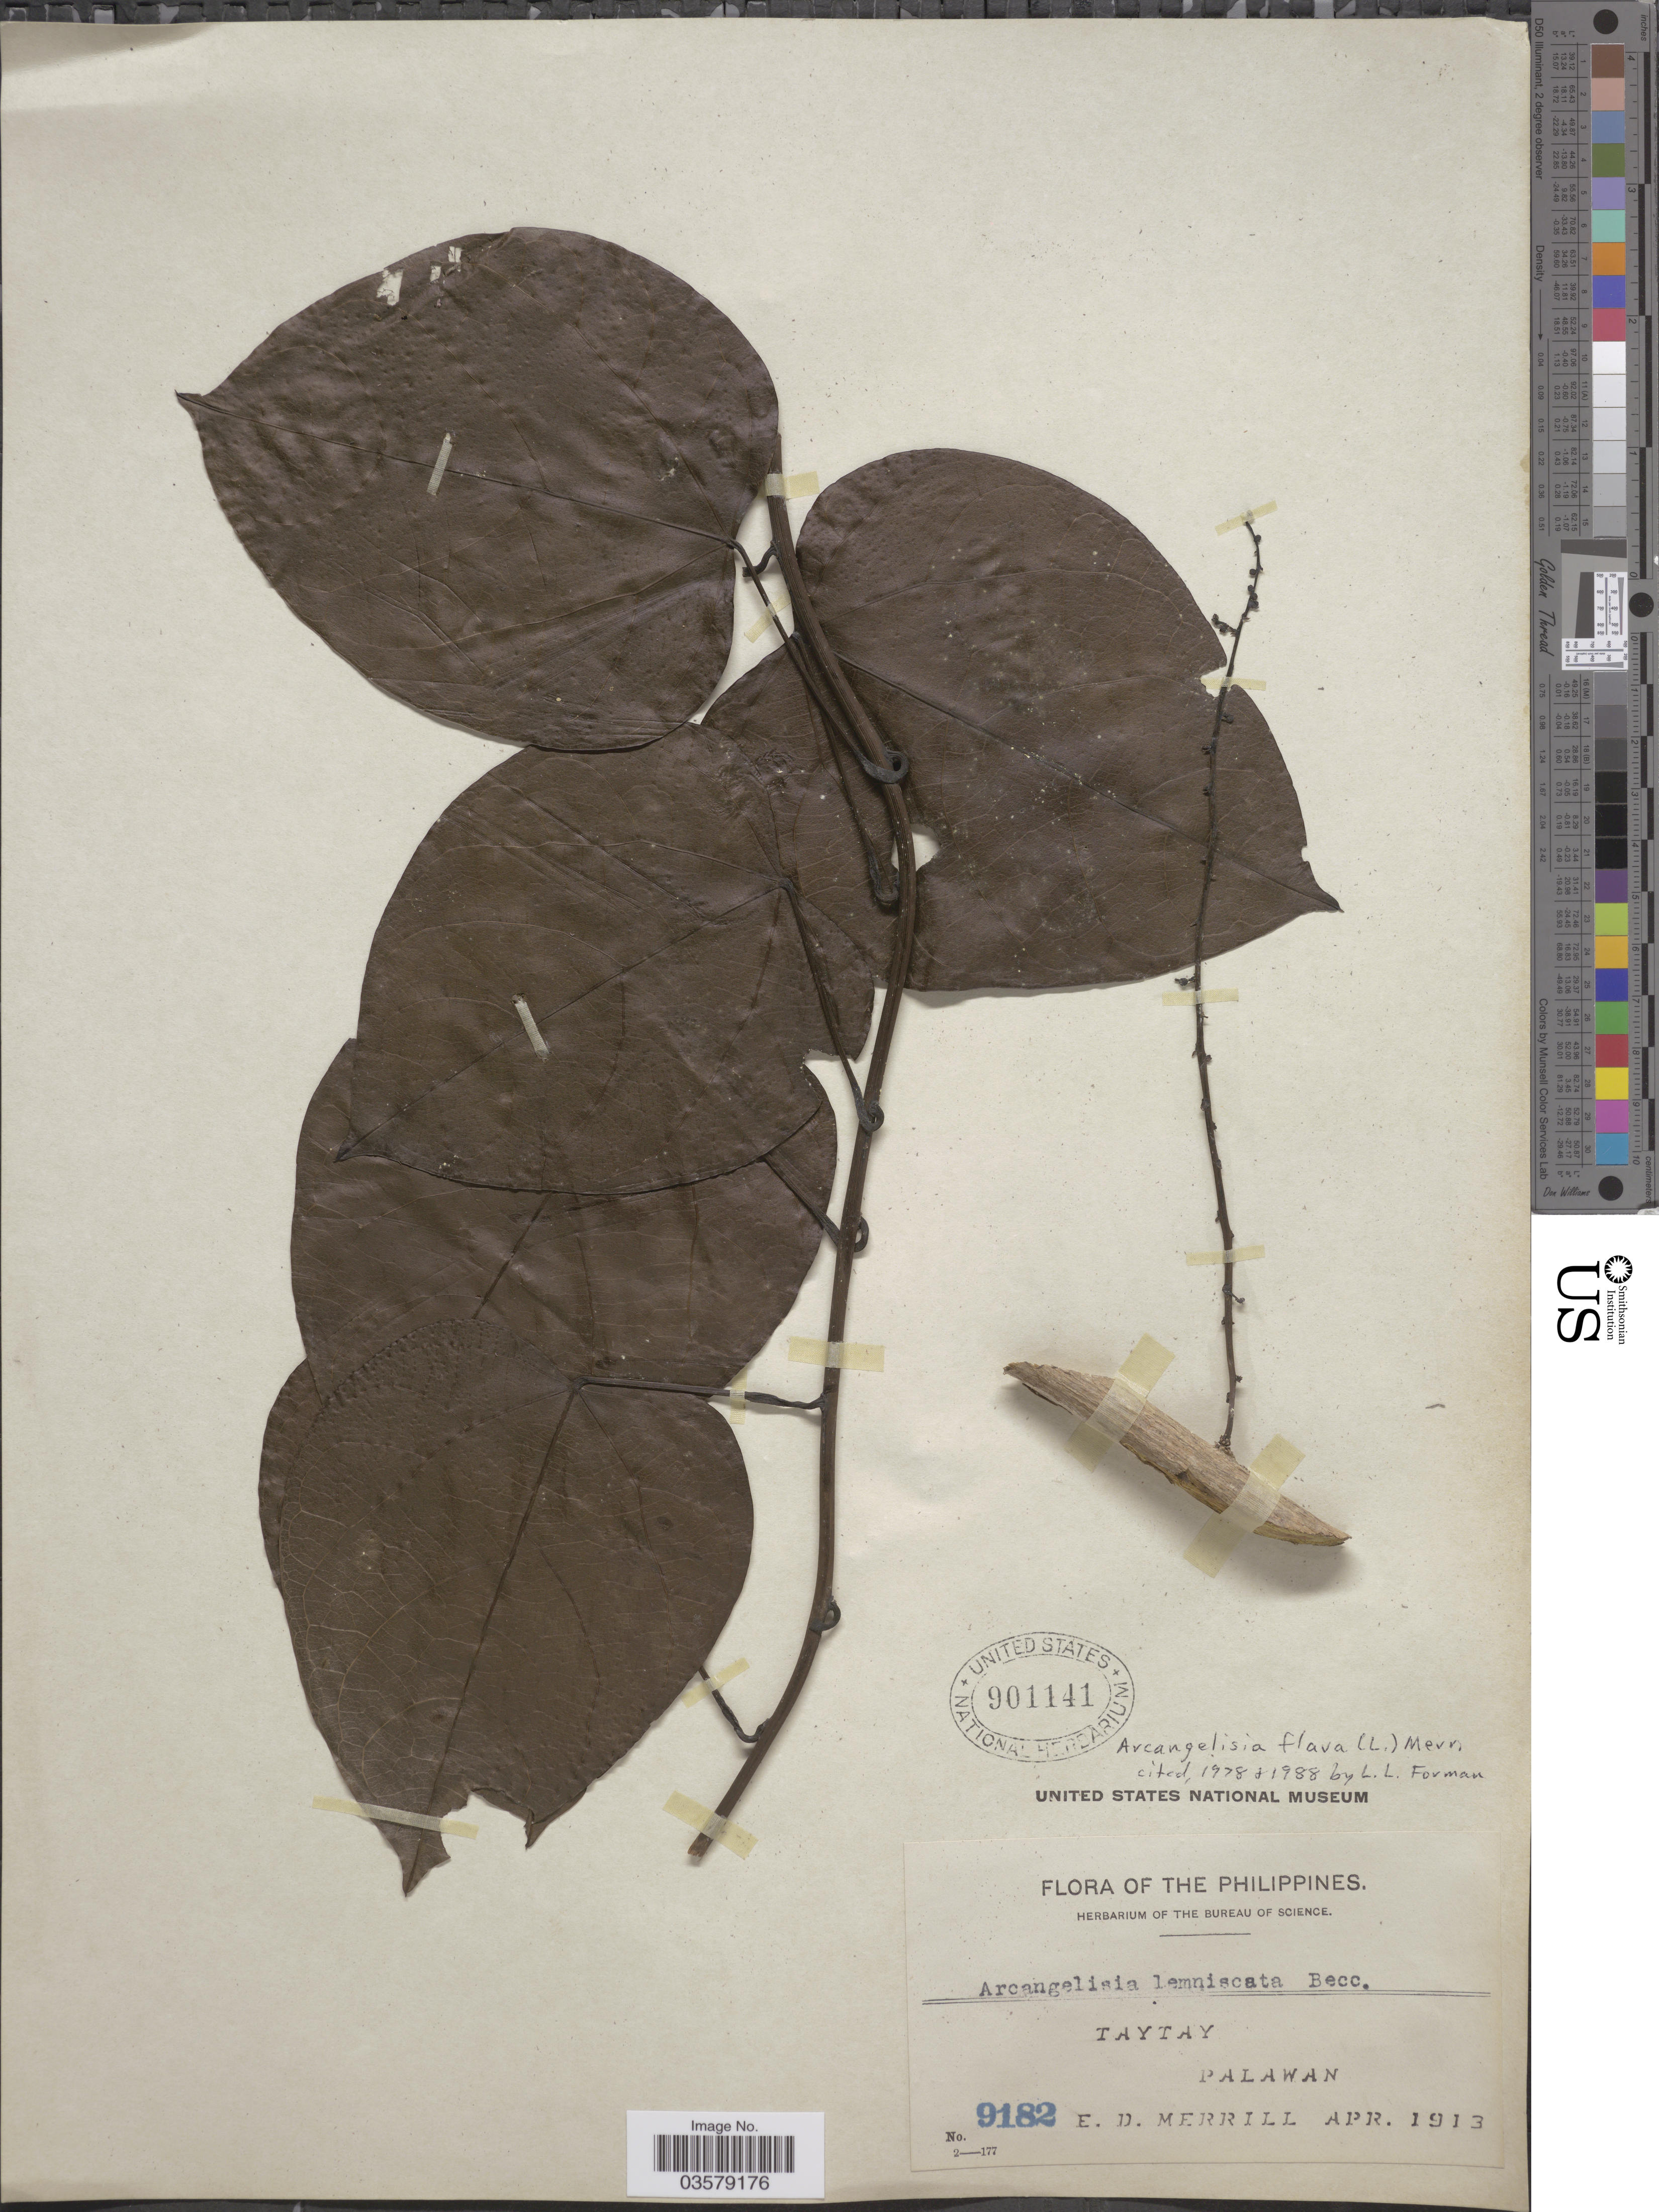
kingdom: Plantae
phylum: Tracheophyta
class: Magnoliopsida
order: Ranunculales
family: Menispermaceae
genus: Arcangelisia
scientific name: Arcangelisia flava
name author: (L.) Merr.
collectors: E. D. Merrill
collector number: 9182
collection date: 1913-04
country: Philippines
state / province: Mimaropa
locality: Taytay, Palawan.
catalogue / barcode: US 901141